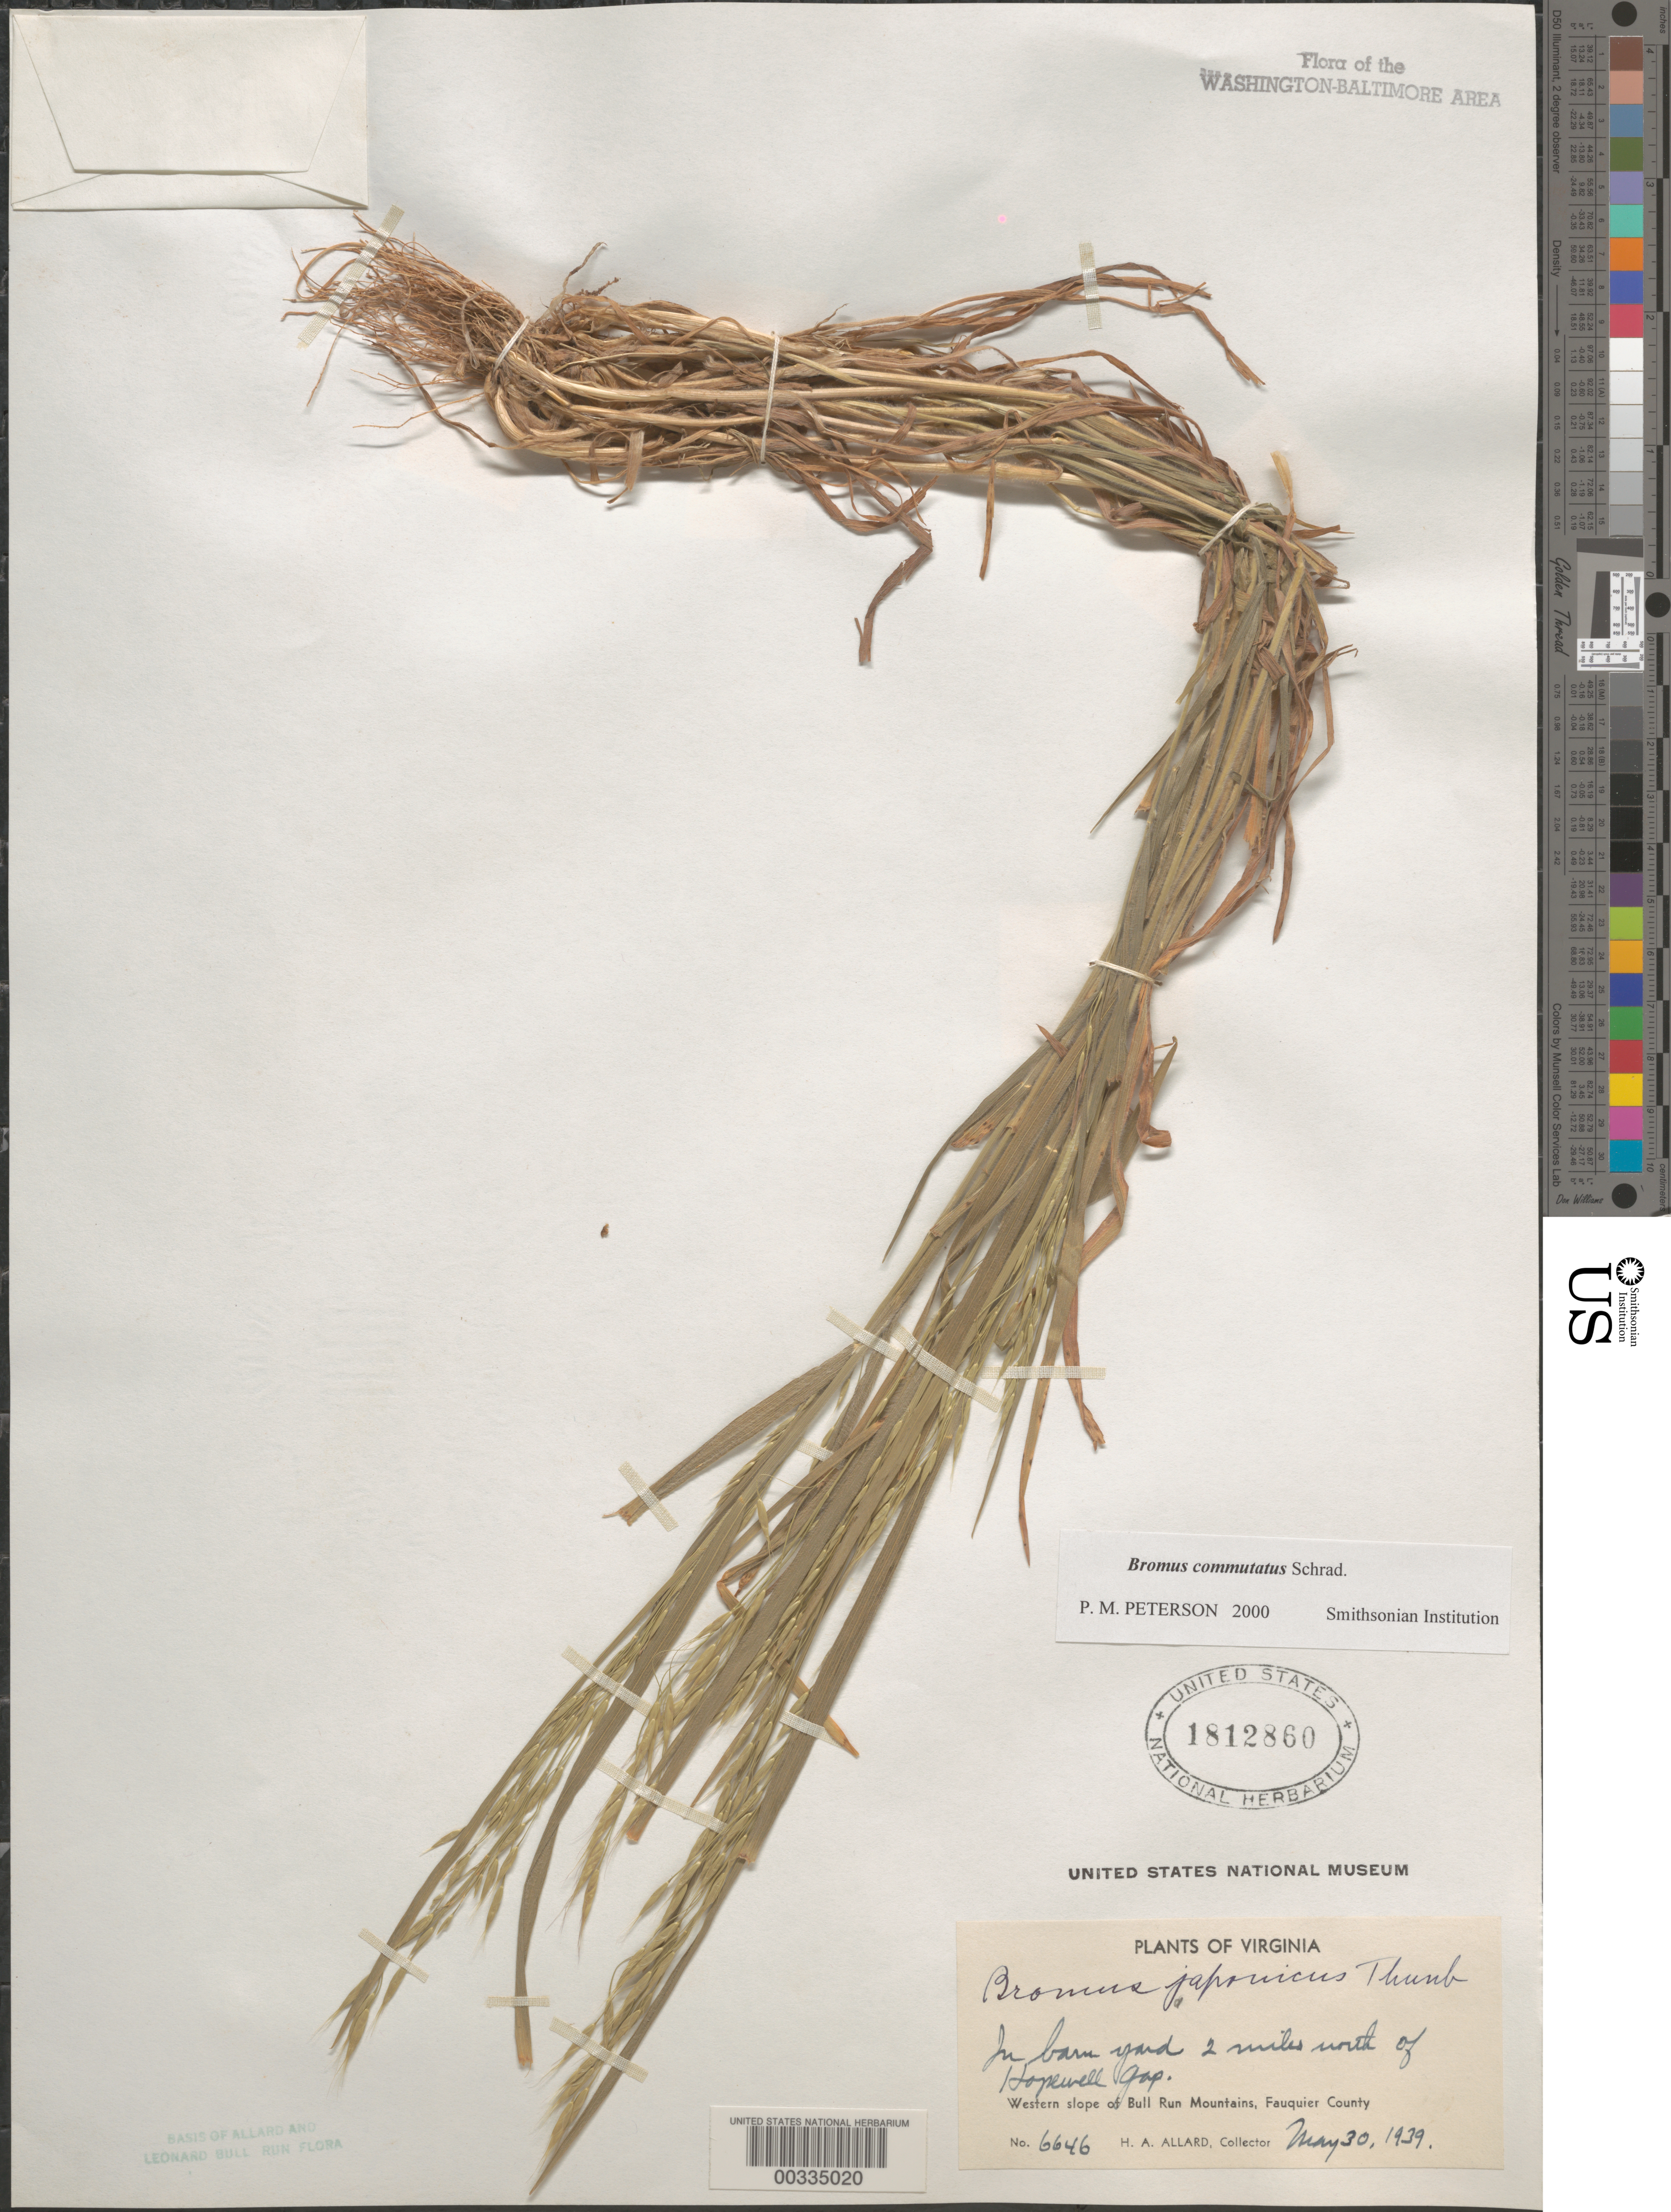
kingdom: Plantae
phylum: Tracheophyta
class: Liliopsida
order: Poales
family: Poaceae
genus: Bromus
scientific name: Bromus commutatus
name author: Schrad.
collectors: H. A. Allard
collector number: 6646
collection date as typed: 30 May 1939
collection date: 1939-05-30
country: United States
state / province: Virginia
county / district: Fauquier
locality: North of Hopewell Gap Bull Run Mts.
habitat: In barn yard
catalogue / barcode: US 1812860